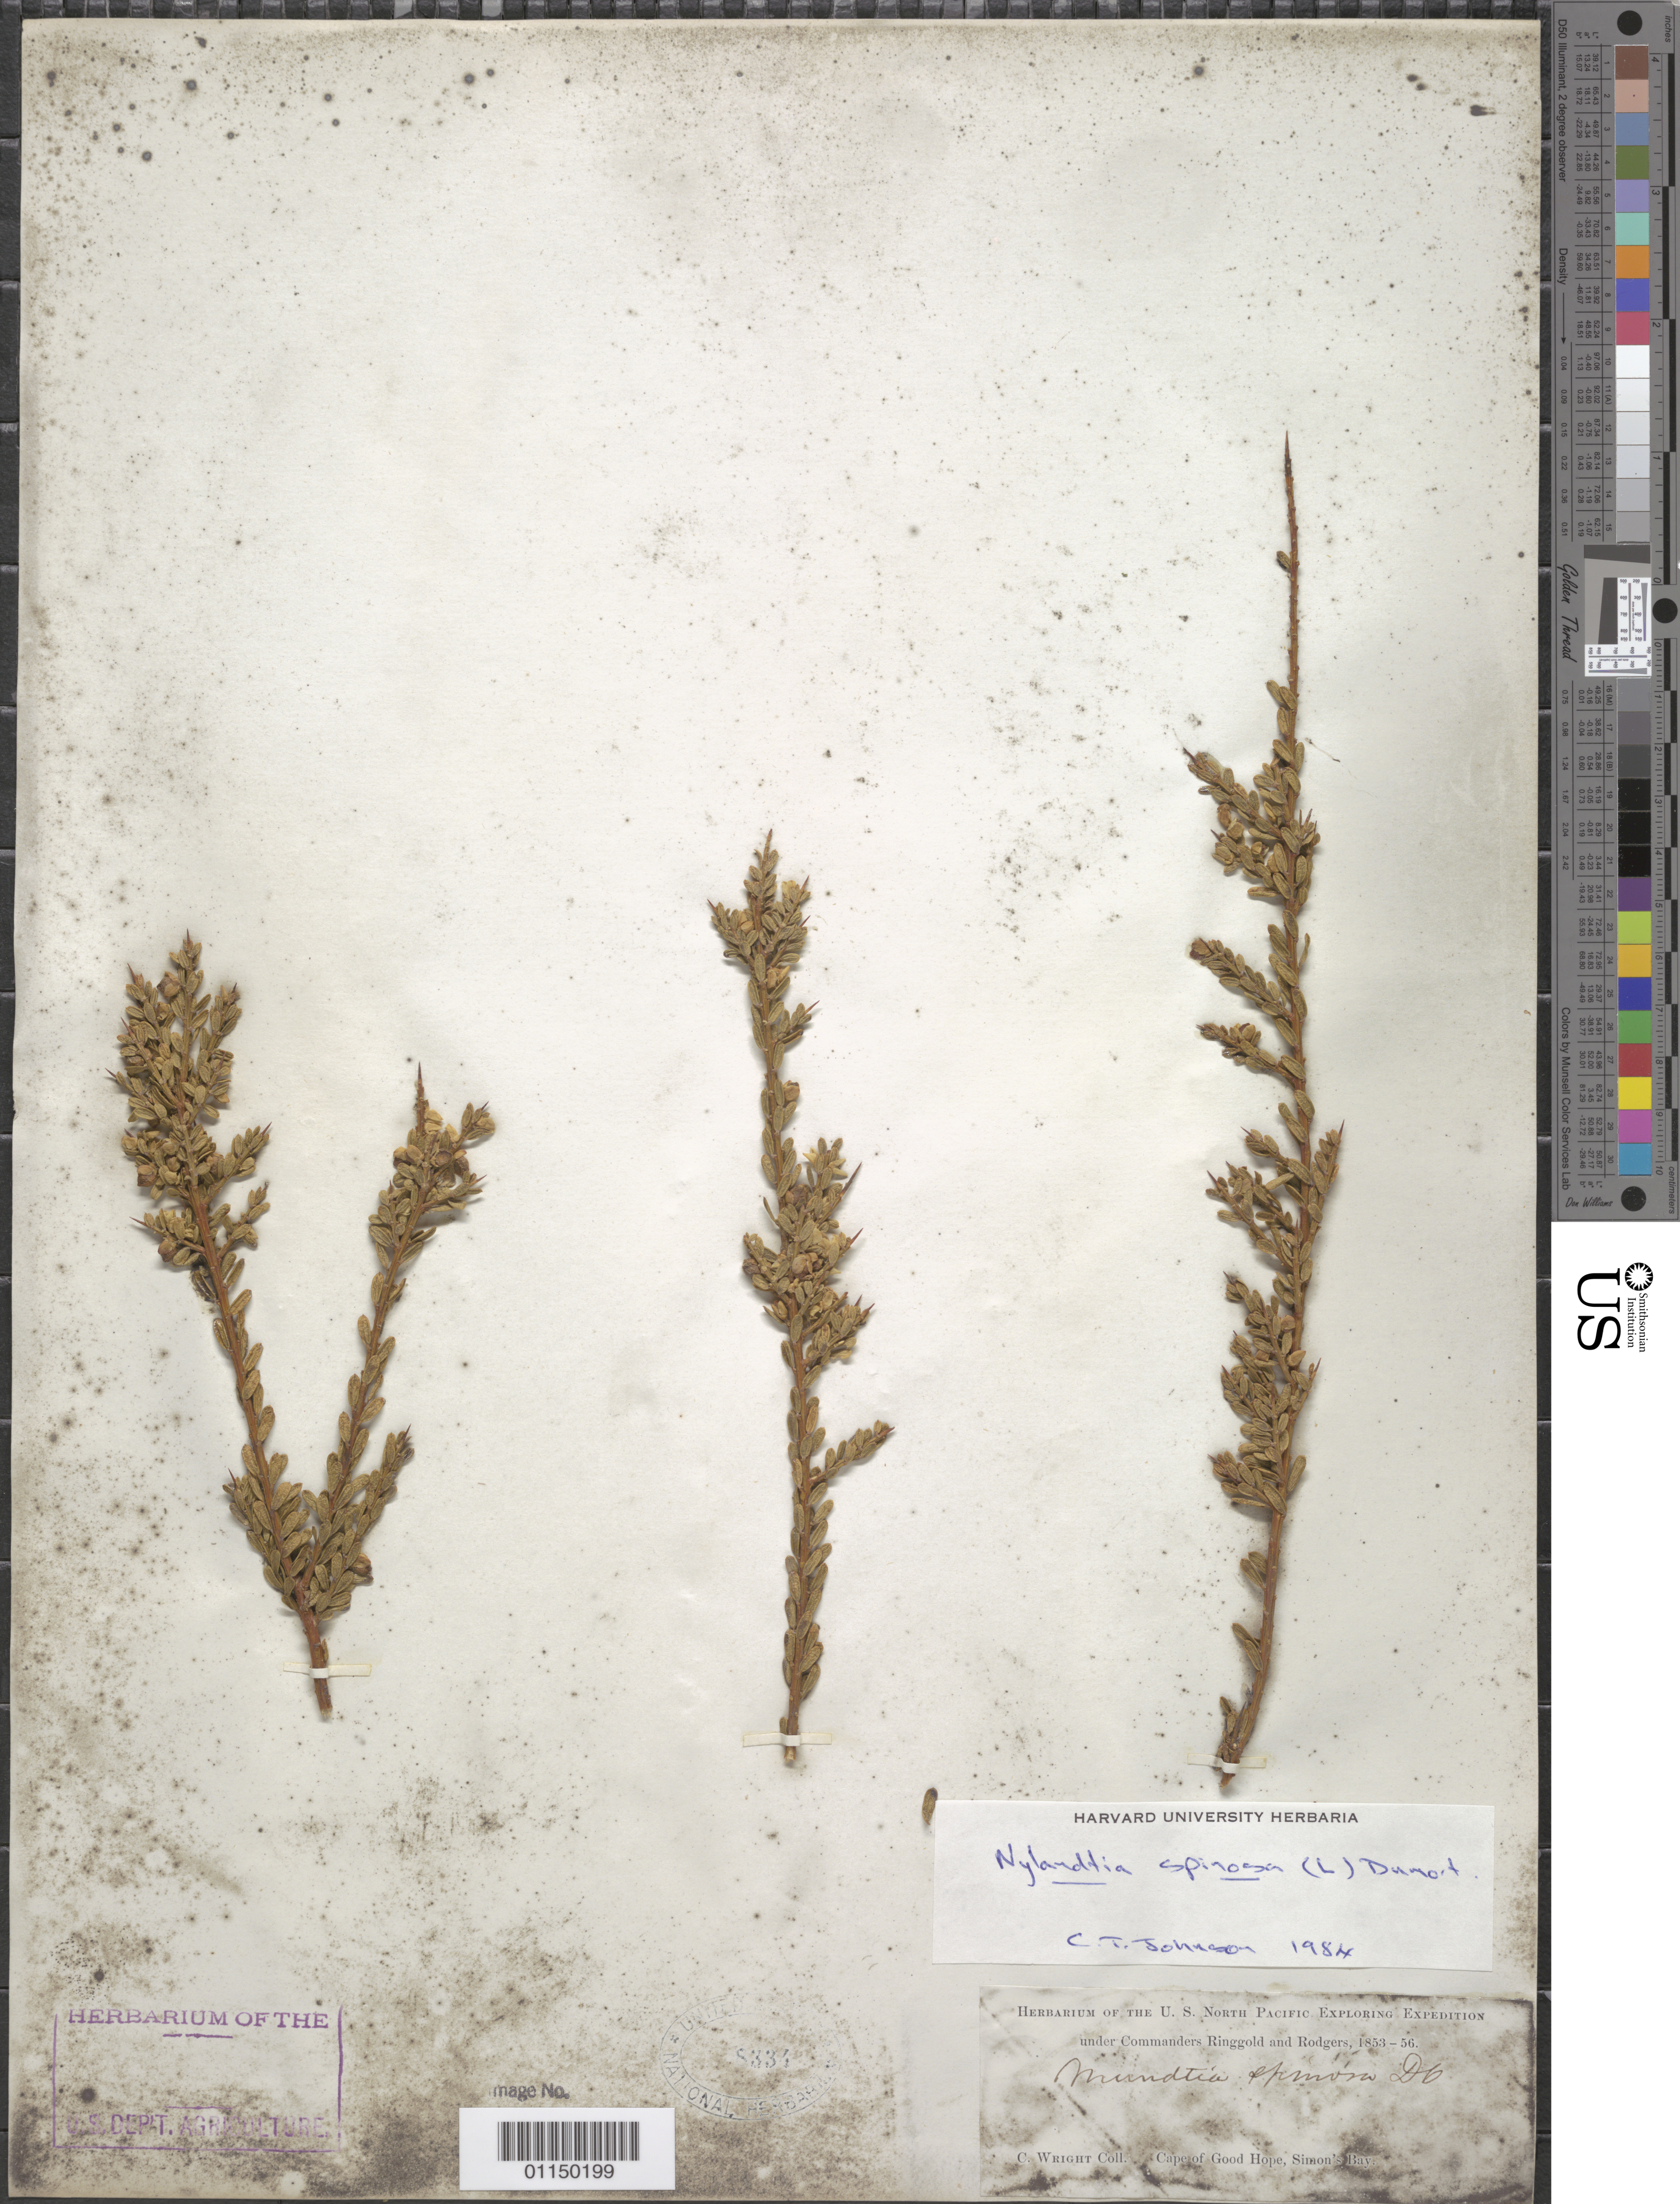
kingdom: Plantae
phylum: Tracheophyta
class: Magnoliopsida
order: Fabales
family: Polygalaceae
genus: Muraltia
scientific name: Muraltia spinosa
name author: (L.) F. Forest & J.C. Manning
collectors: C. Wright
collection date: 1853/1856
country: South Africa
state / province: Western Cape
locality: Cape of Good Hope, Simon's Bay.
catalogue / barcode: US 8334